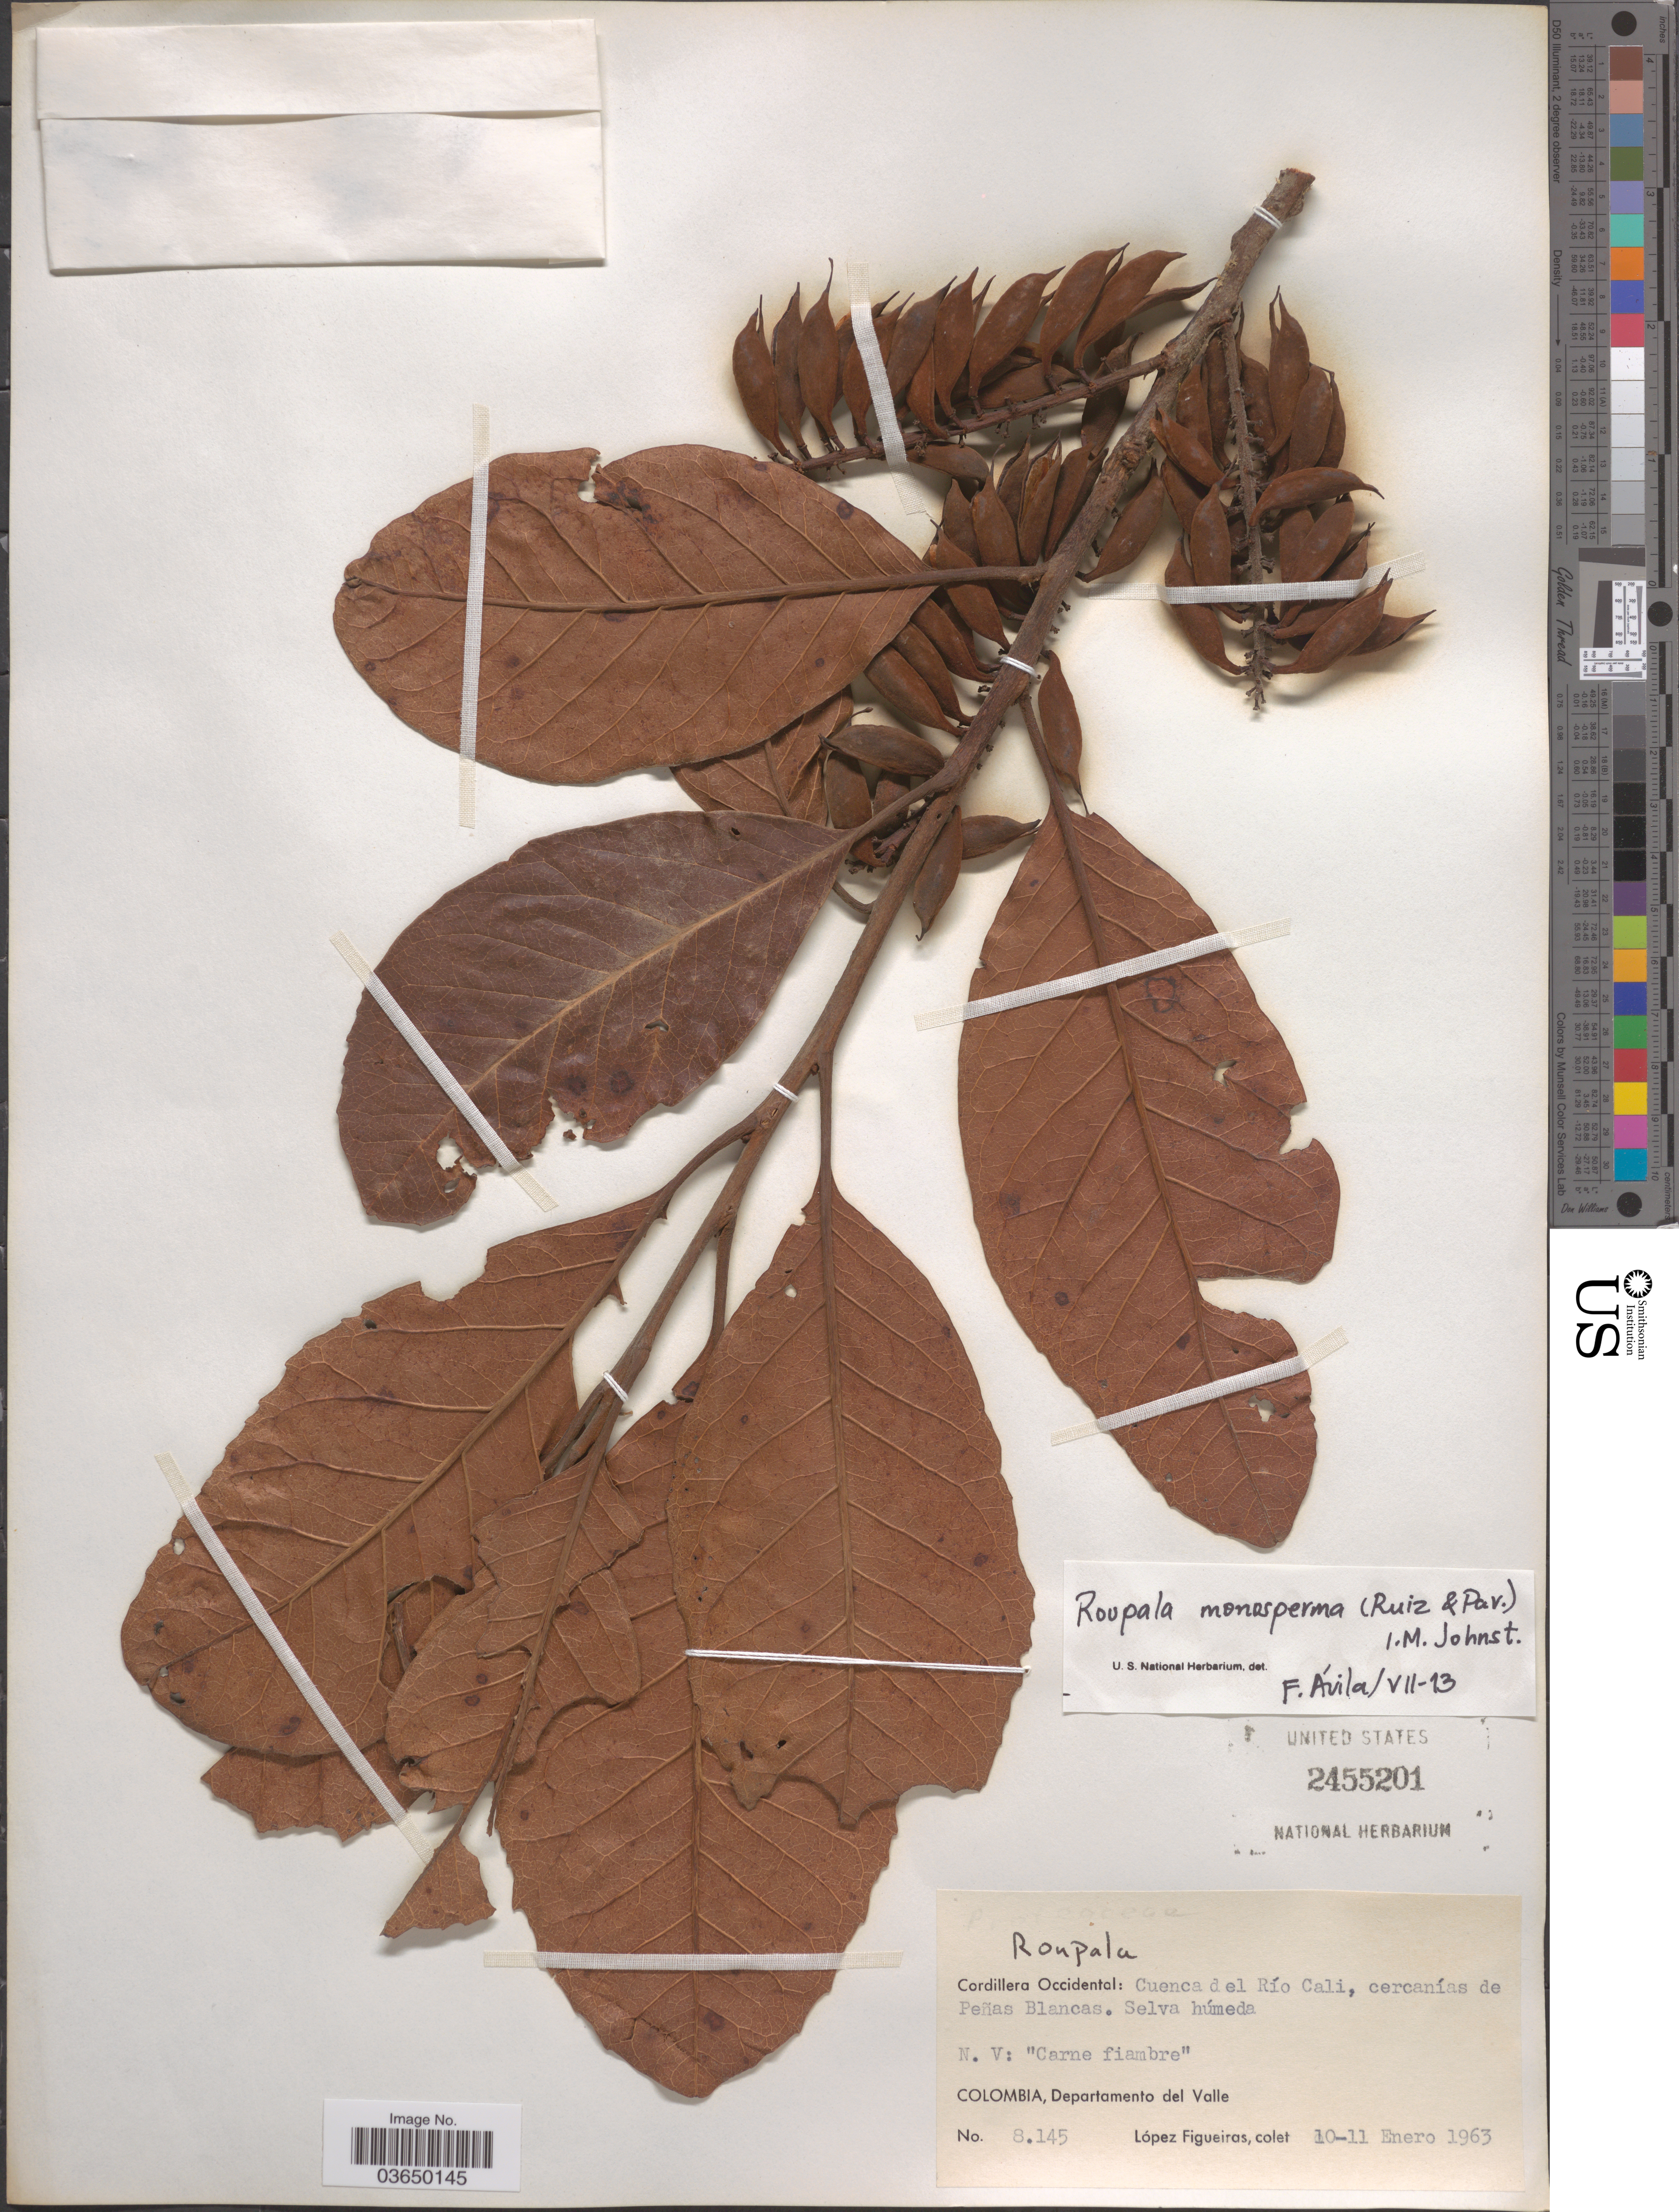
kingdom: Plantae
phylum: Tracheophyta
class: Magnoliopsida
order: Proteales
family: Proteaceae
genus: Roupala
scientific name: Roupala monosperma var. monosperma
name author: (Ruiz & Pav.) I.M. Johnst.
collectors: M. López Figueiras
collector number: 8145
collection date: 1963-01-10/1963-01-11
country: Colombia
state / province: Valle del Cauca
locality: Cordillera Occidental: Cuenca del Río Cali, cercanías de Peñas Blancas. Departamento del Valle.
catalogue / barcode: US 2455201